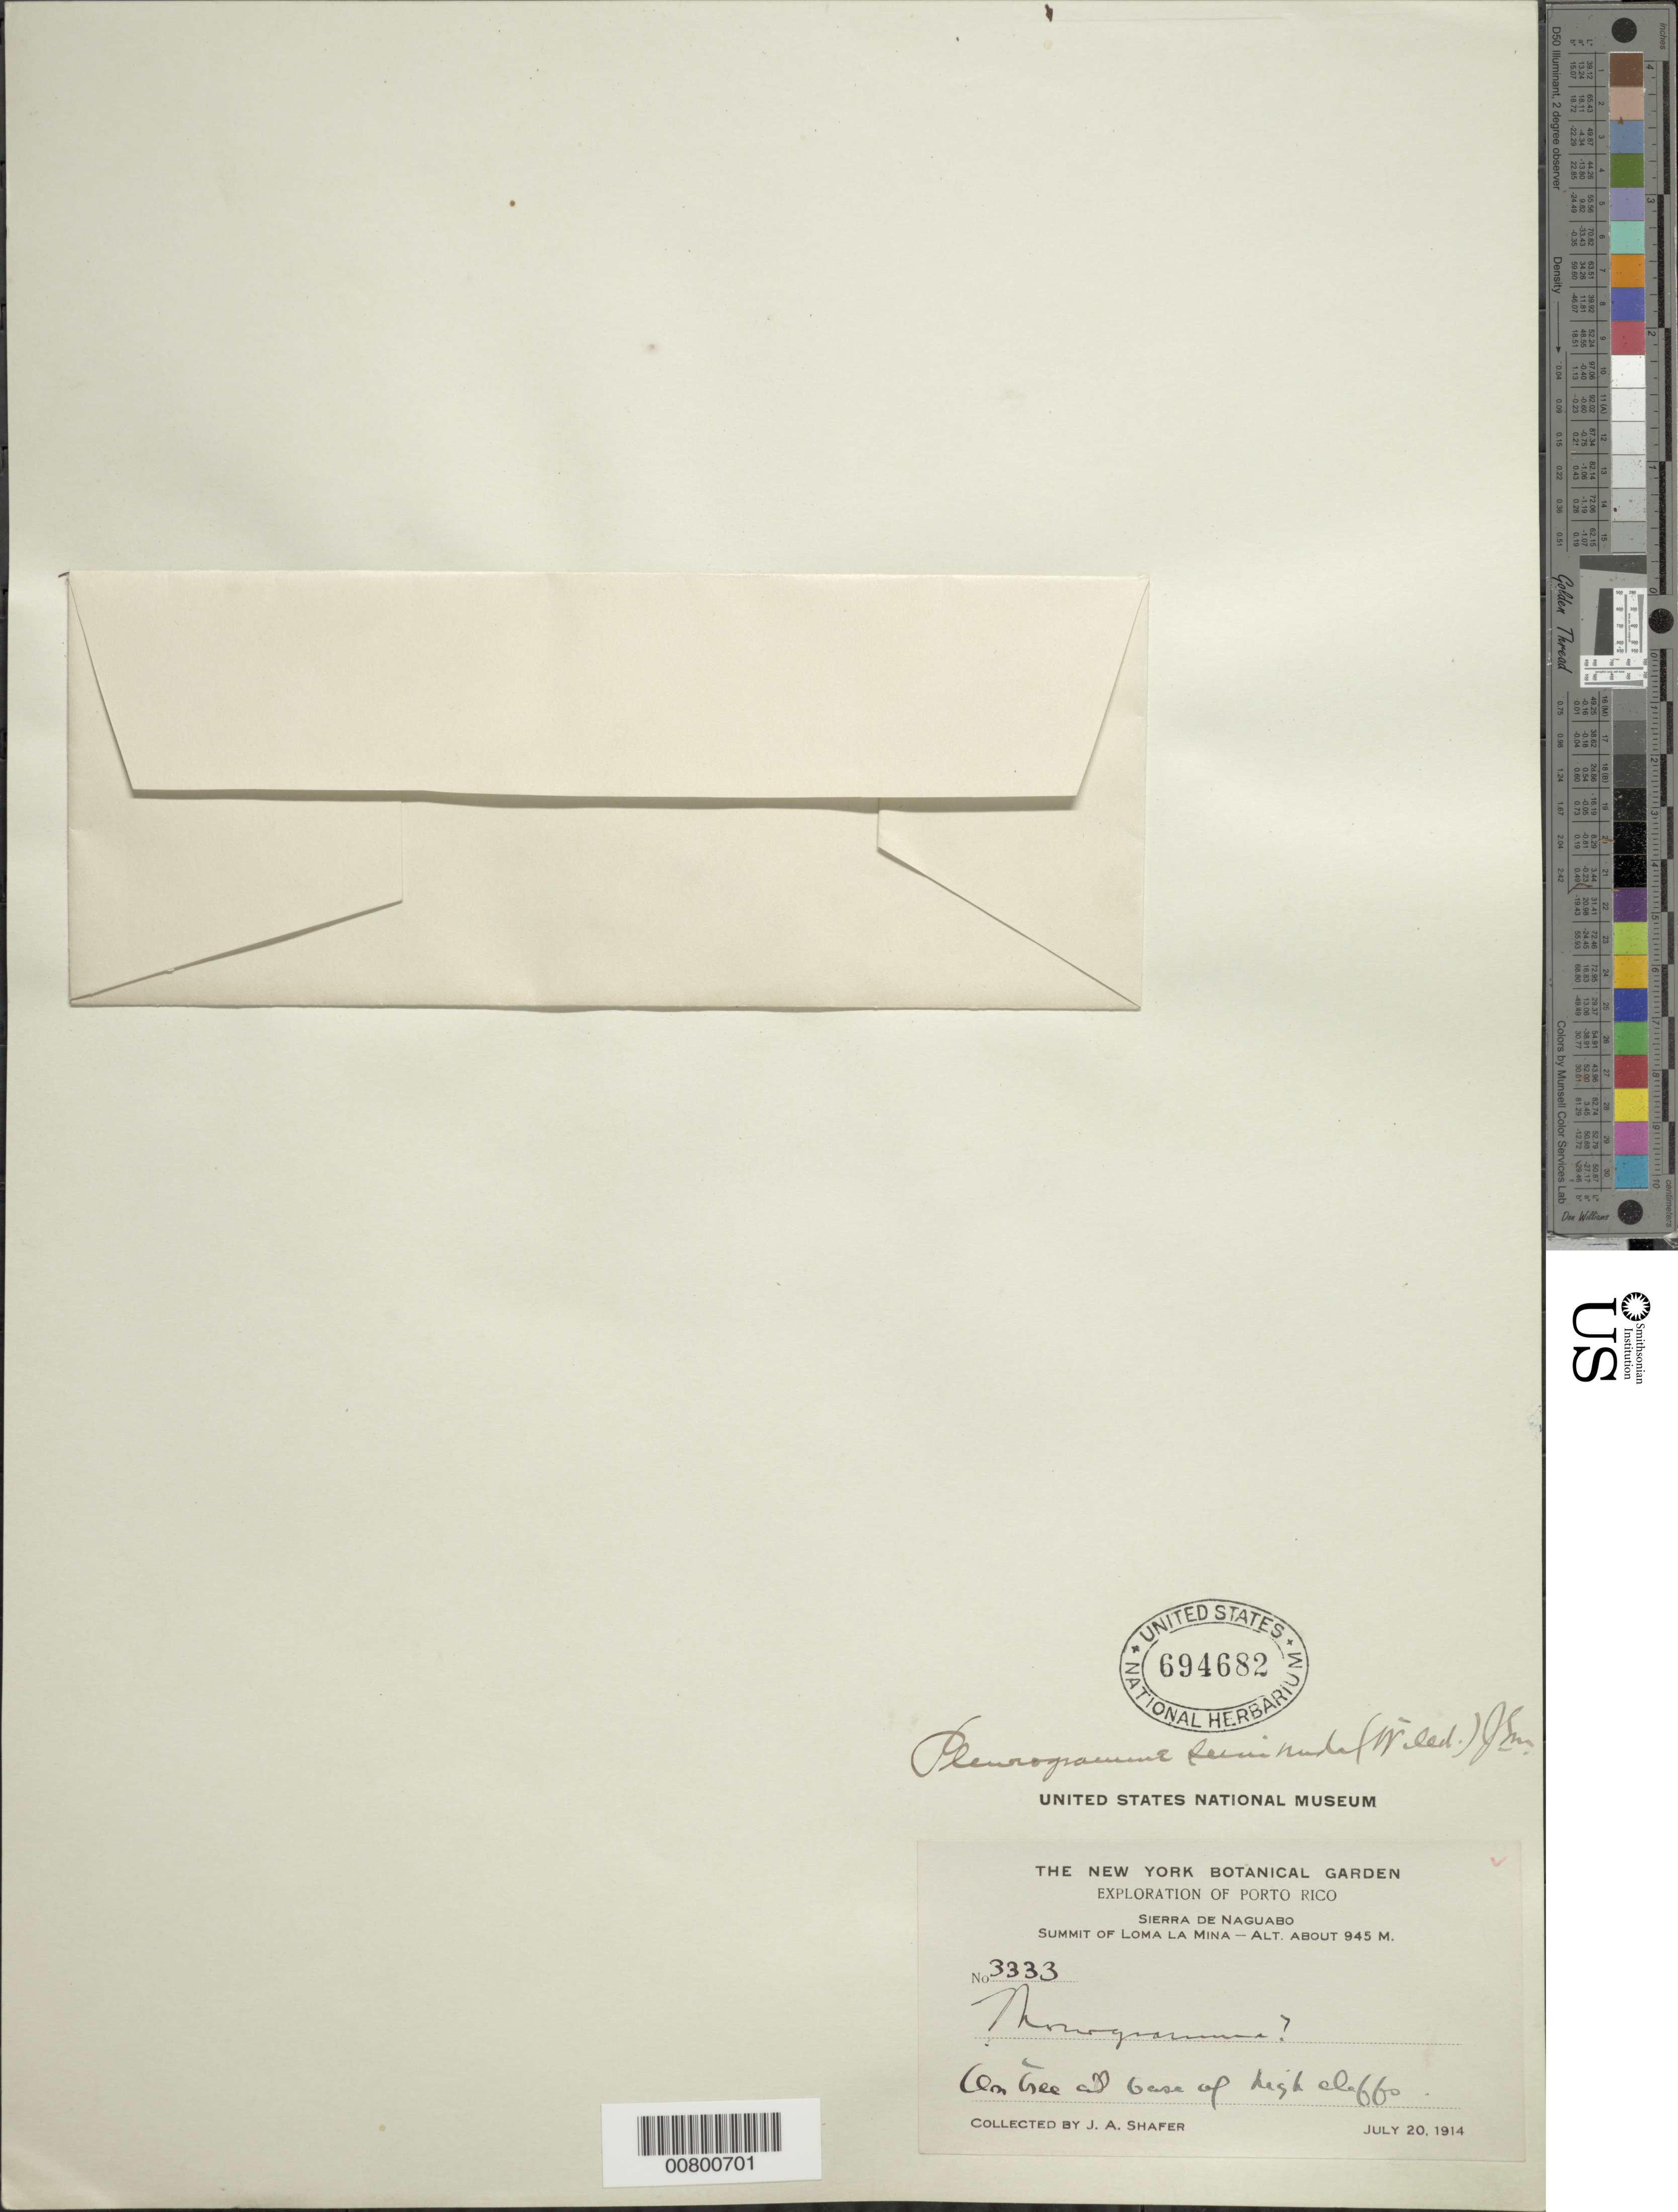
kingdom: Plantae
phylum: Tracheophyta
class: Polypodiopsida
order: Polypodiales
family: Polypodiaceae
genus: Cochlidium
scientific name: Cochlidium seminudum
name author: (Willd.) Maxon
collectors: J. A. Shafer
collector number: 3333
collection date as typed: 20 Jul 1914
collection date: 1914-07-20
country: Puerto Rico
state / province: Naguabo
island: Puerto Rico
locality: Sierra de Naguabo, Loma La Mina summit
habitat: Base of high cliffs, on tree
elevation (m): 945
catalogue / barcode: US 694682